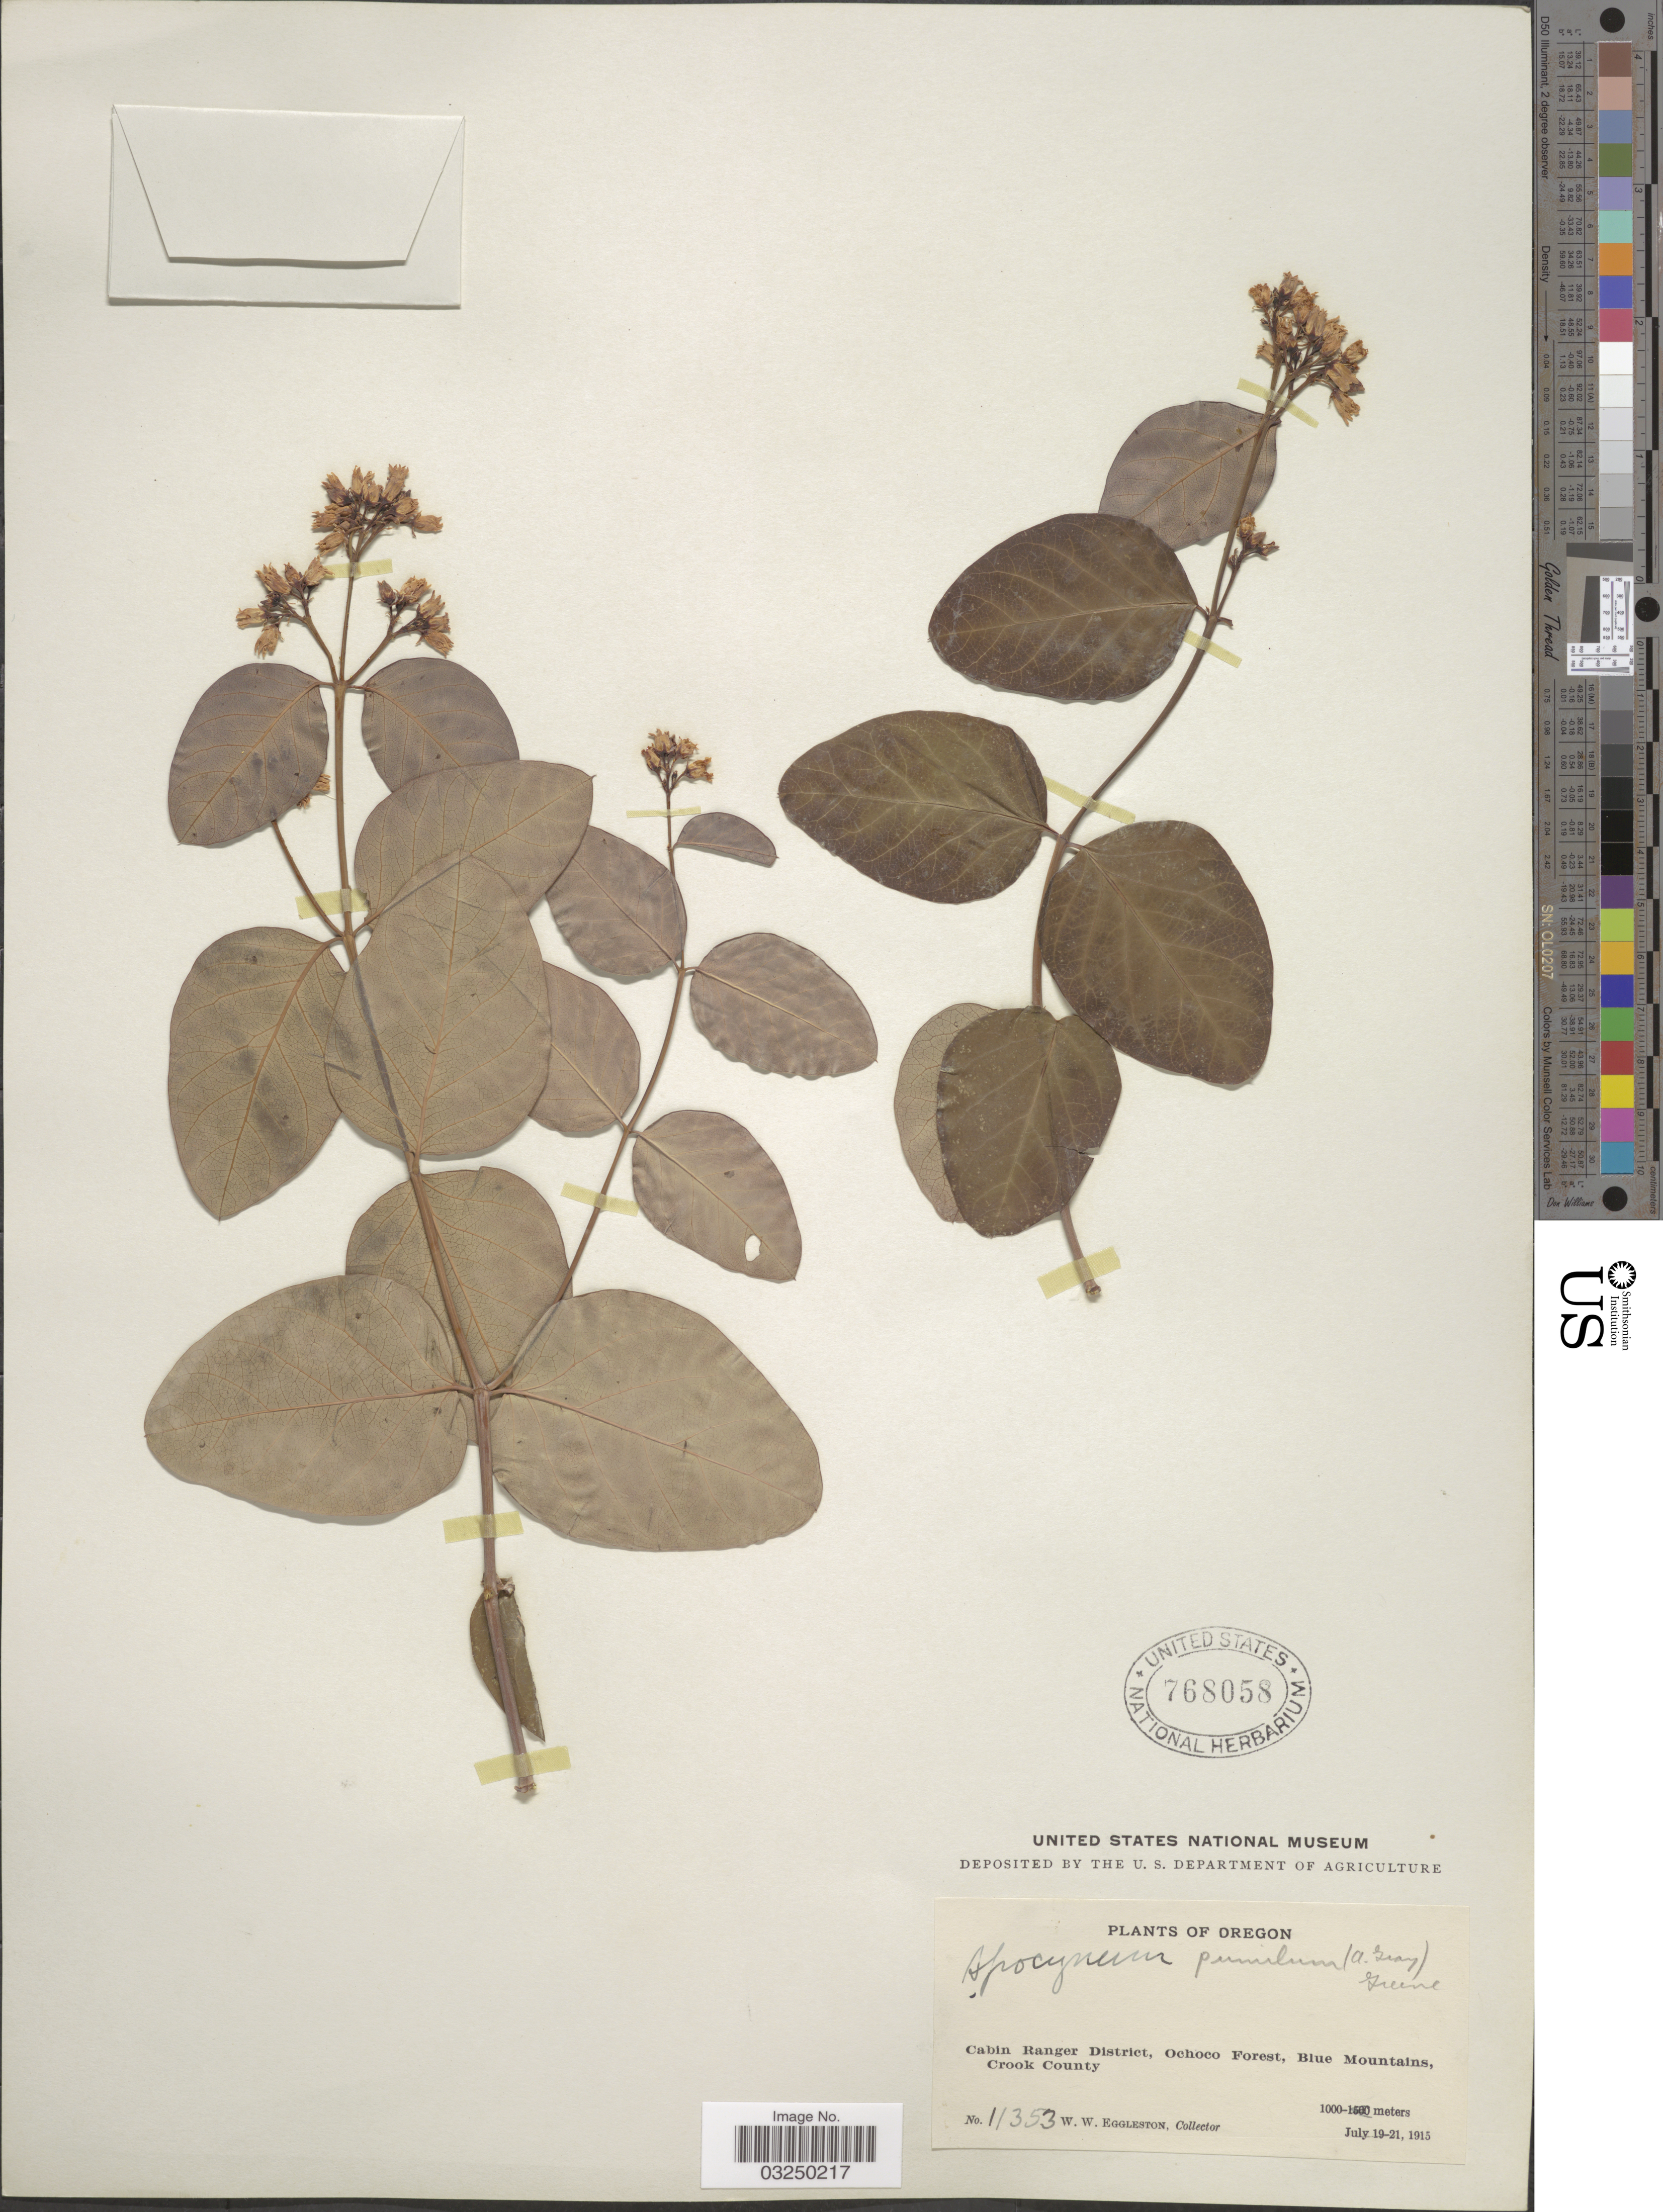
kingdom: Plantae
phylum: Tracheophyta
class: Magnoliopsida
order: Gentianales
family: Apocynaceae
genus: Apocynum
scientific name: Apocynum sp.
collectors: W. W. Eggleston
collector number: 11353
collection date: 1915-07-19/1915-07-21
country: United States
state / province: Oregon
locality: Cabin Ranger District, Ochoco Forest, Blue Mountains, Crook County.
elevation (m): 1000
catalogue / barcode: US 768058